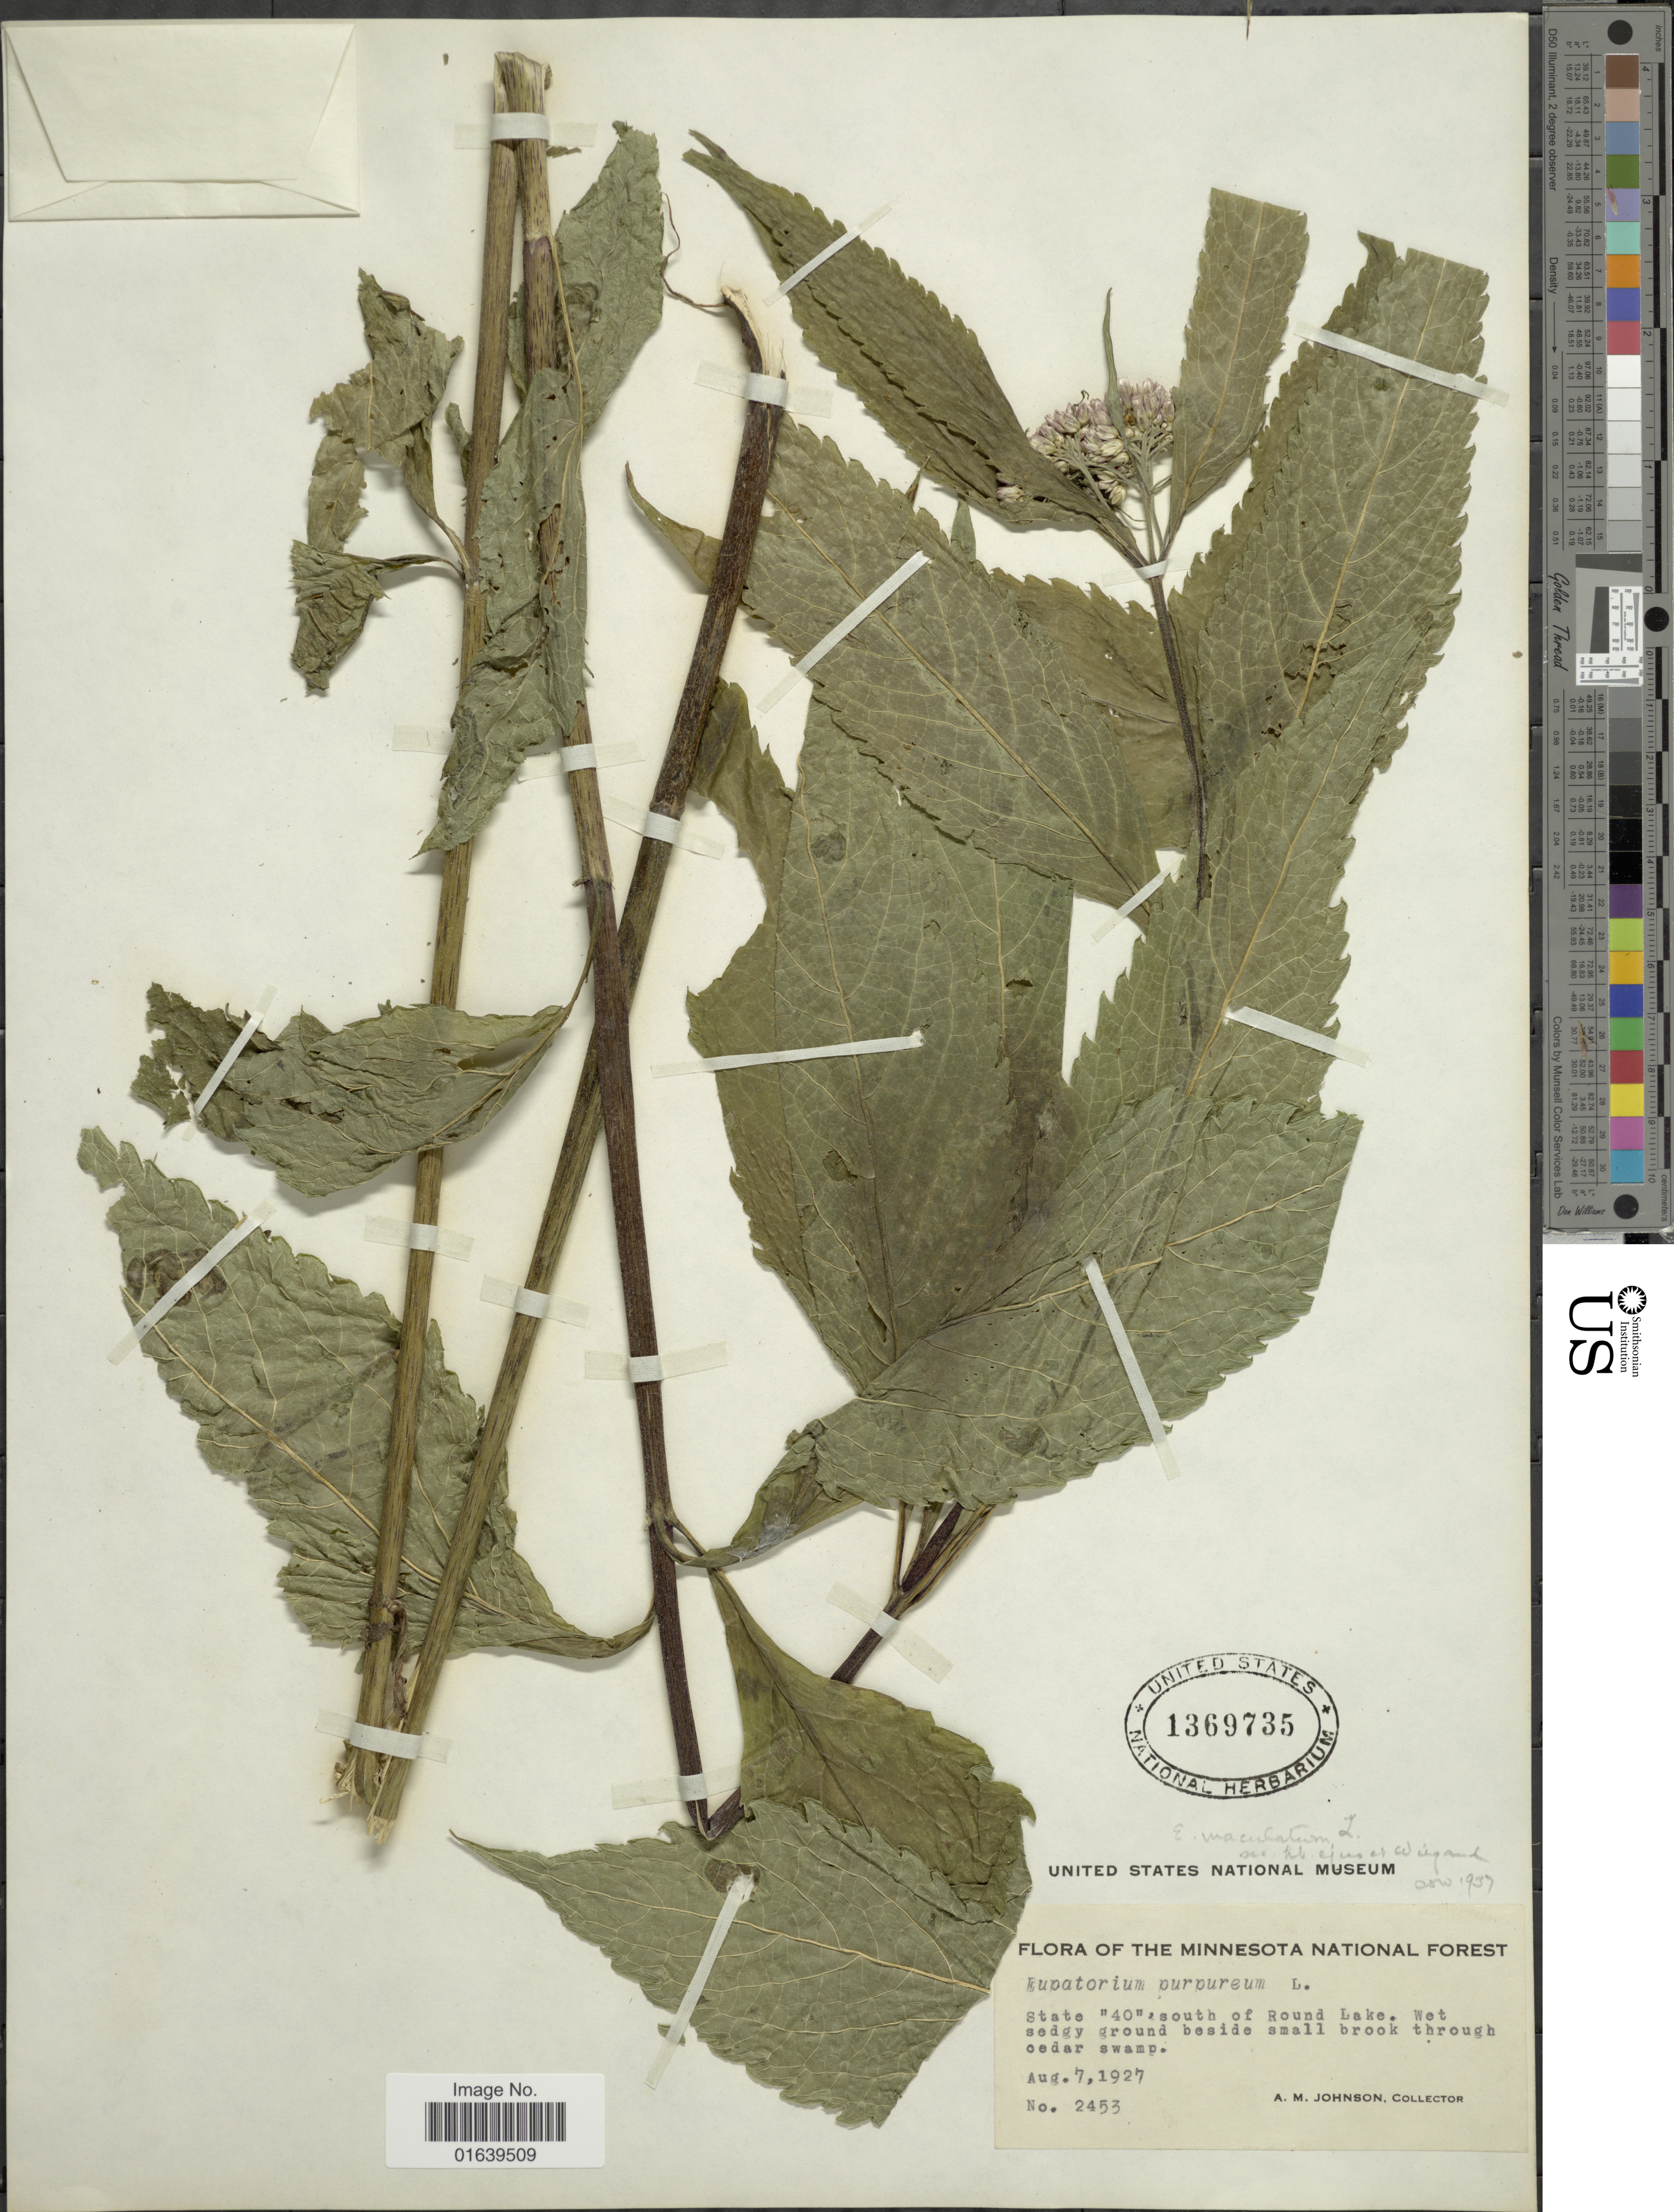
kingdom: Plantae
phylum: Tracheophyta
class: Magnoliopsida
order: Asterales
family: Asteraceae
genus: Eupatorium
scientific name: Eupatorium maculatum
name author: L.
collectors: A. M. Johnson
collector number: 2453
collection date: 1927-08-07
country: United States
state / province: Minnesota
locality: Minnesota National Forest, State "40", south of Round Lake. Wet sedgy ground beside small brook through cedar swamp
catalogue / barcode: US 1369735